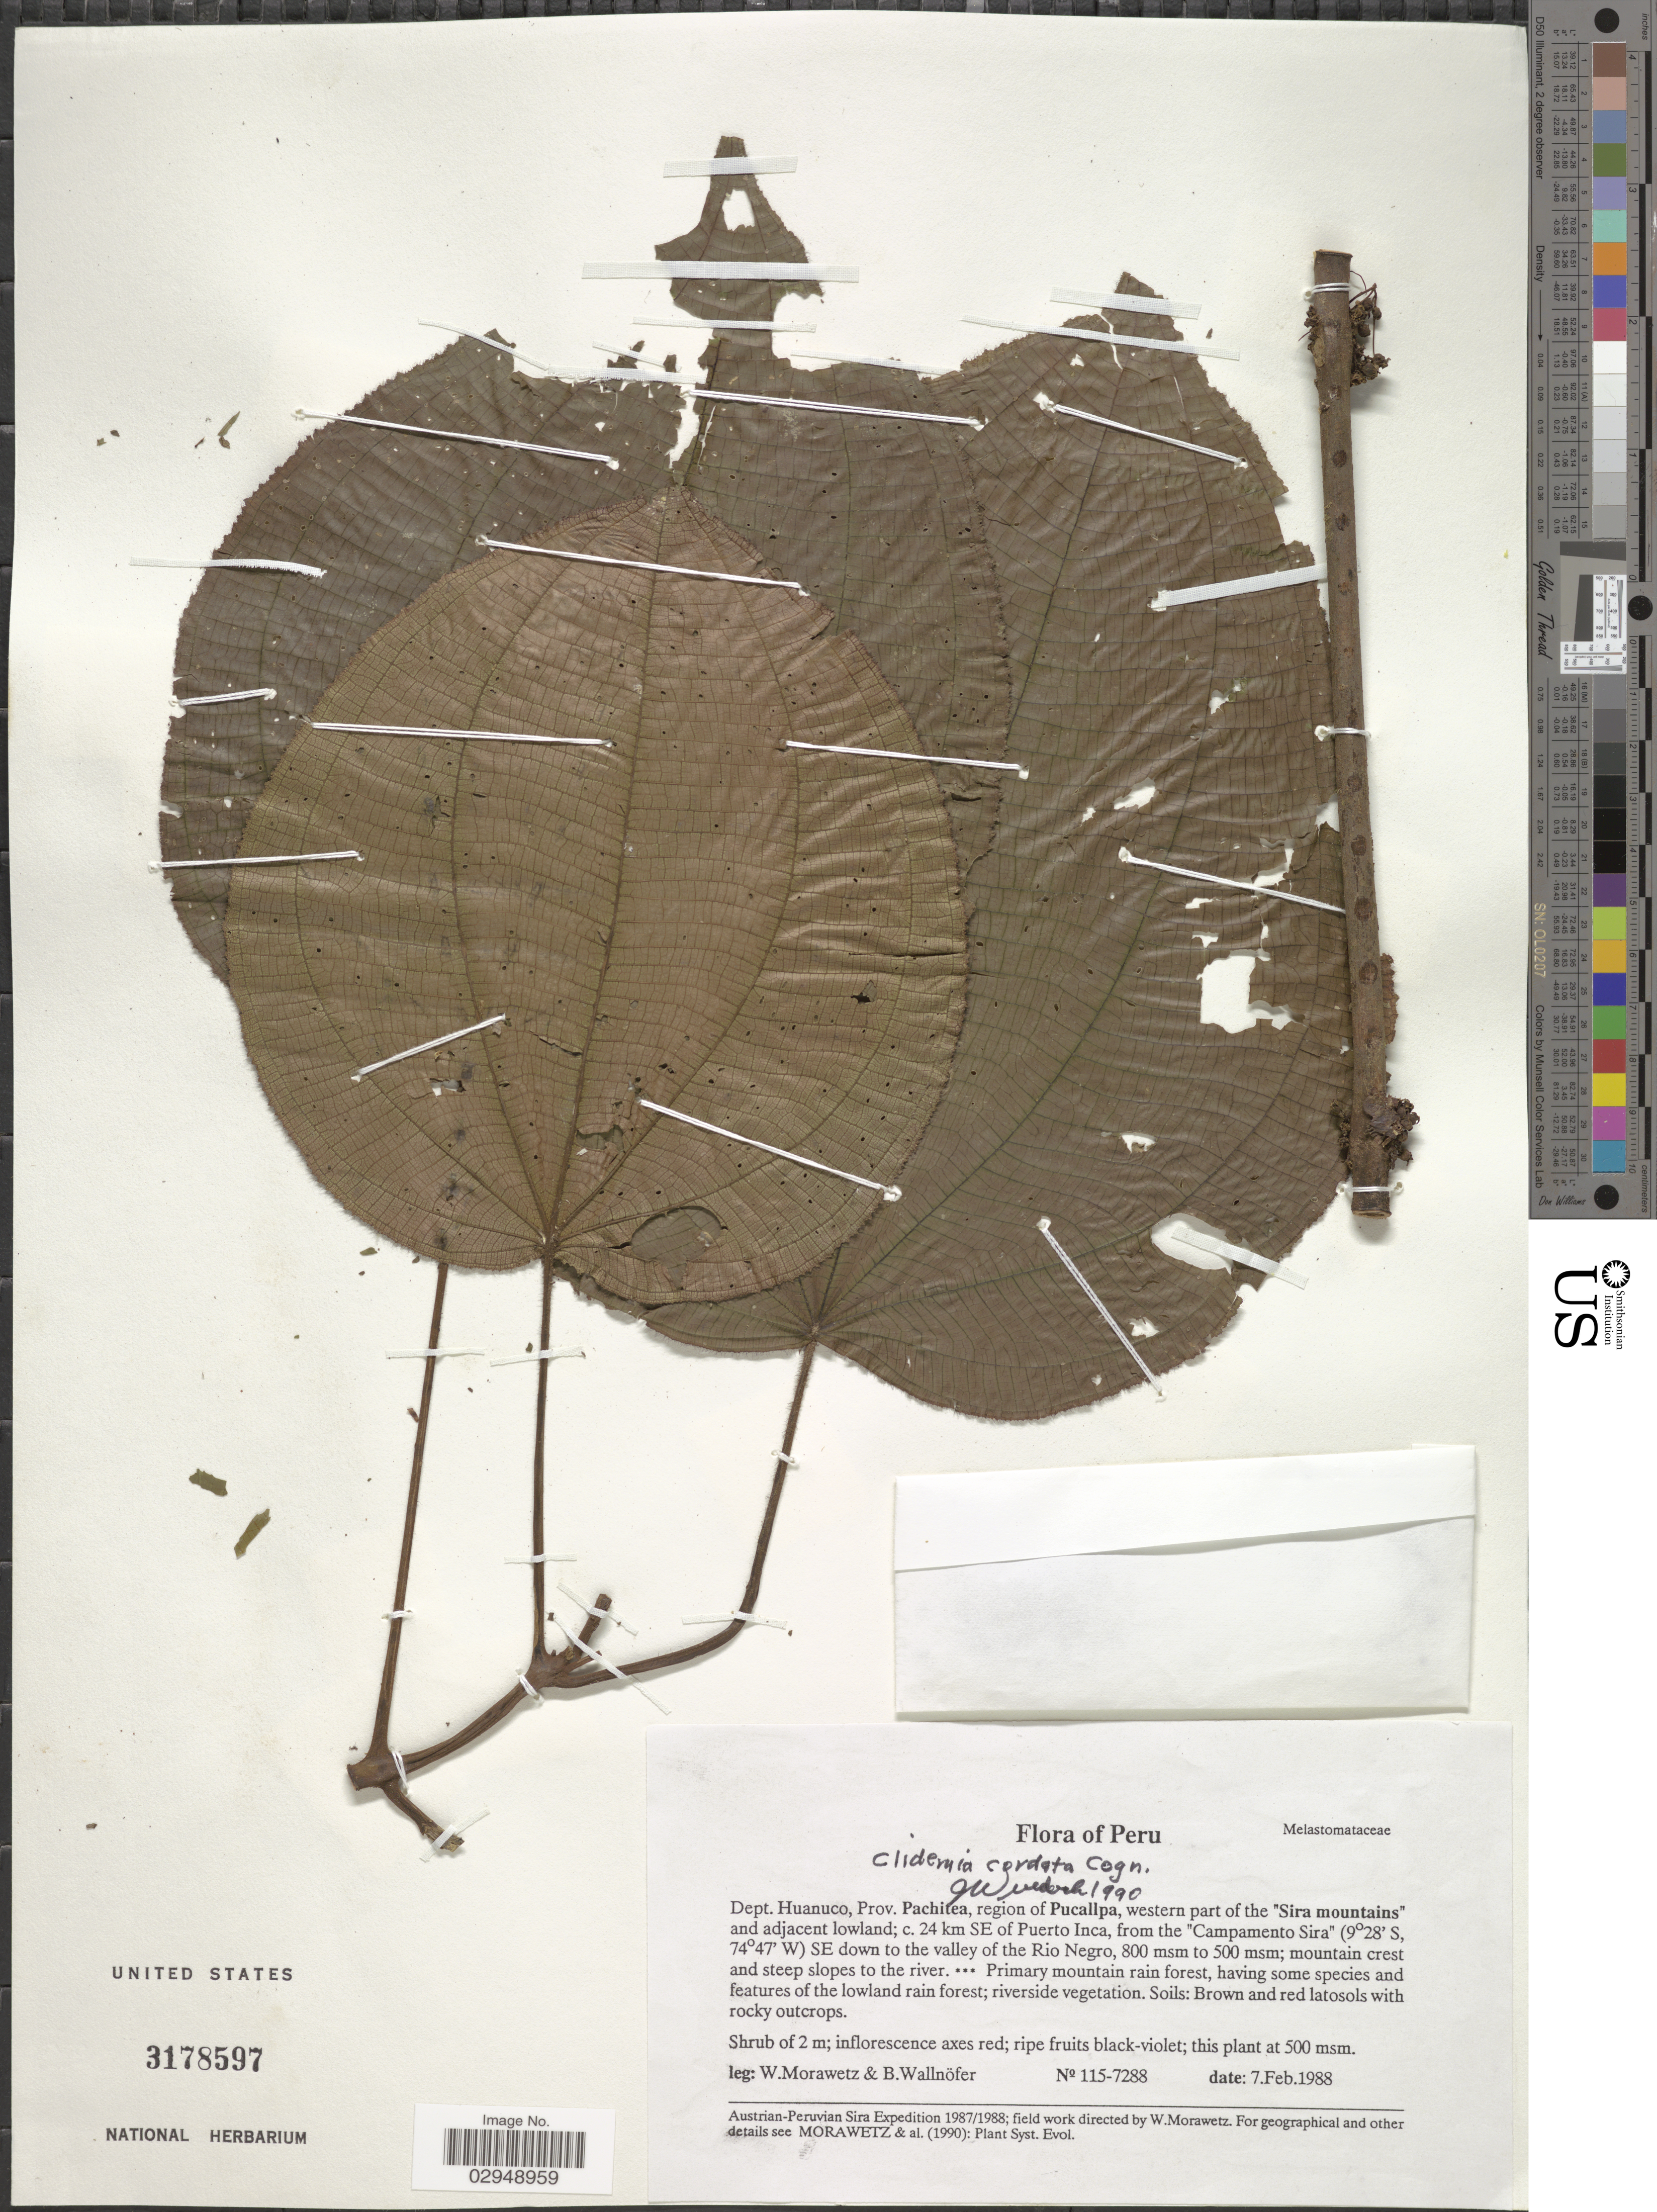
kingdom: Plantae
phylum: Tracheophyta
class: Magnoliopsida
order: Myrtales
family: Melastomataceae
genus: Clidemia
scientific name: Clidemia cordata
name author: Cogn. ex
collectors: W. Morawetz & B. Wallnöfer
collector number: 115-7288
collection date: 1988-02-07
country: Peru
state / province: Huánuco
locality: Dept. Huanuco, Prov. Pachitea, region of Pucallpa, western part of the "Sira Mountains" and adjacent lowland; c. 24 km SE of Puerto Inca, from the "Campamento Sira" SE down to the valley of the Rio Negro.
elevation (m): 500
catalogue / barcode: US 3178597